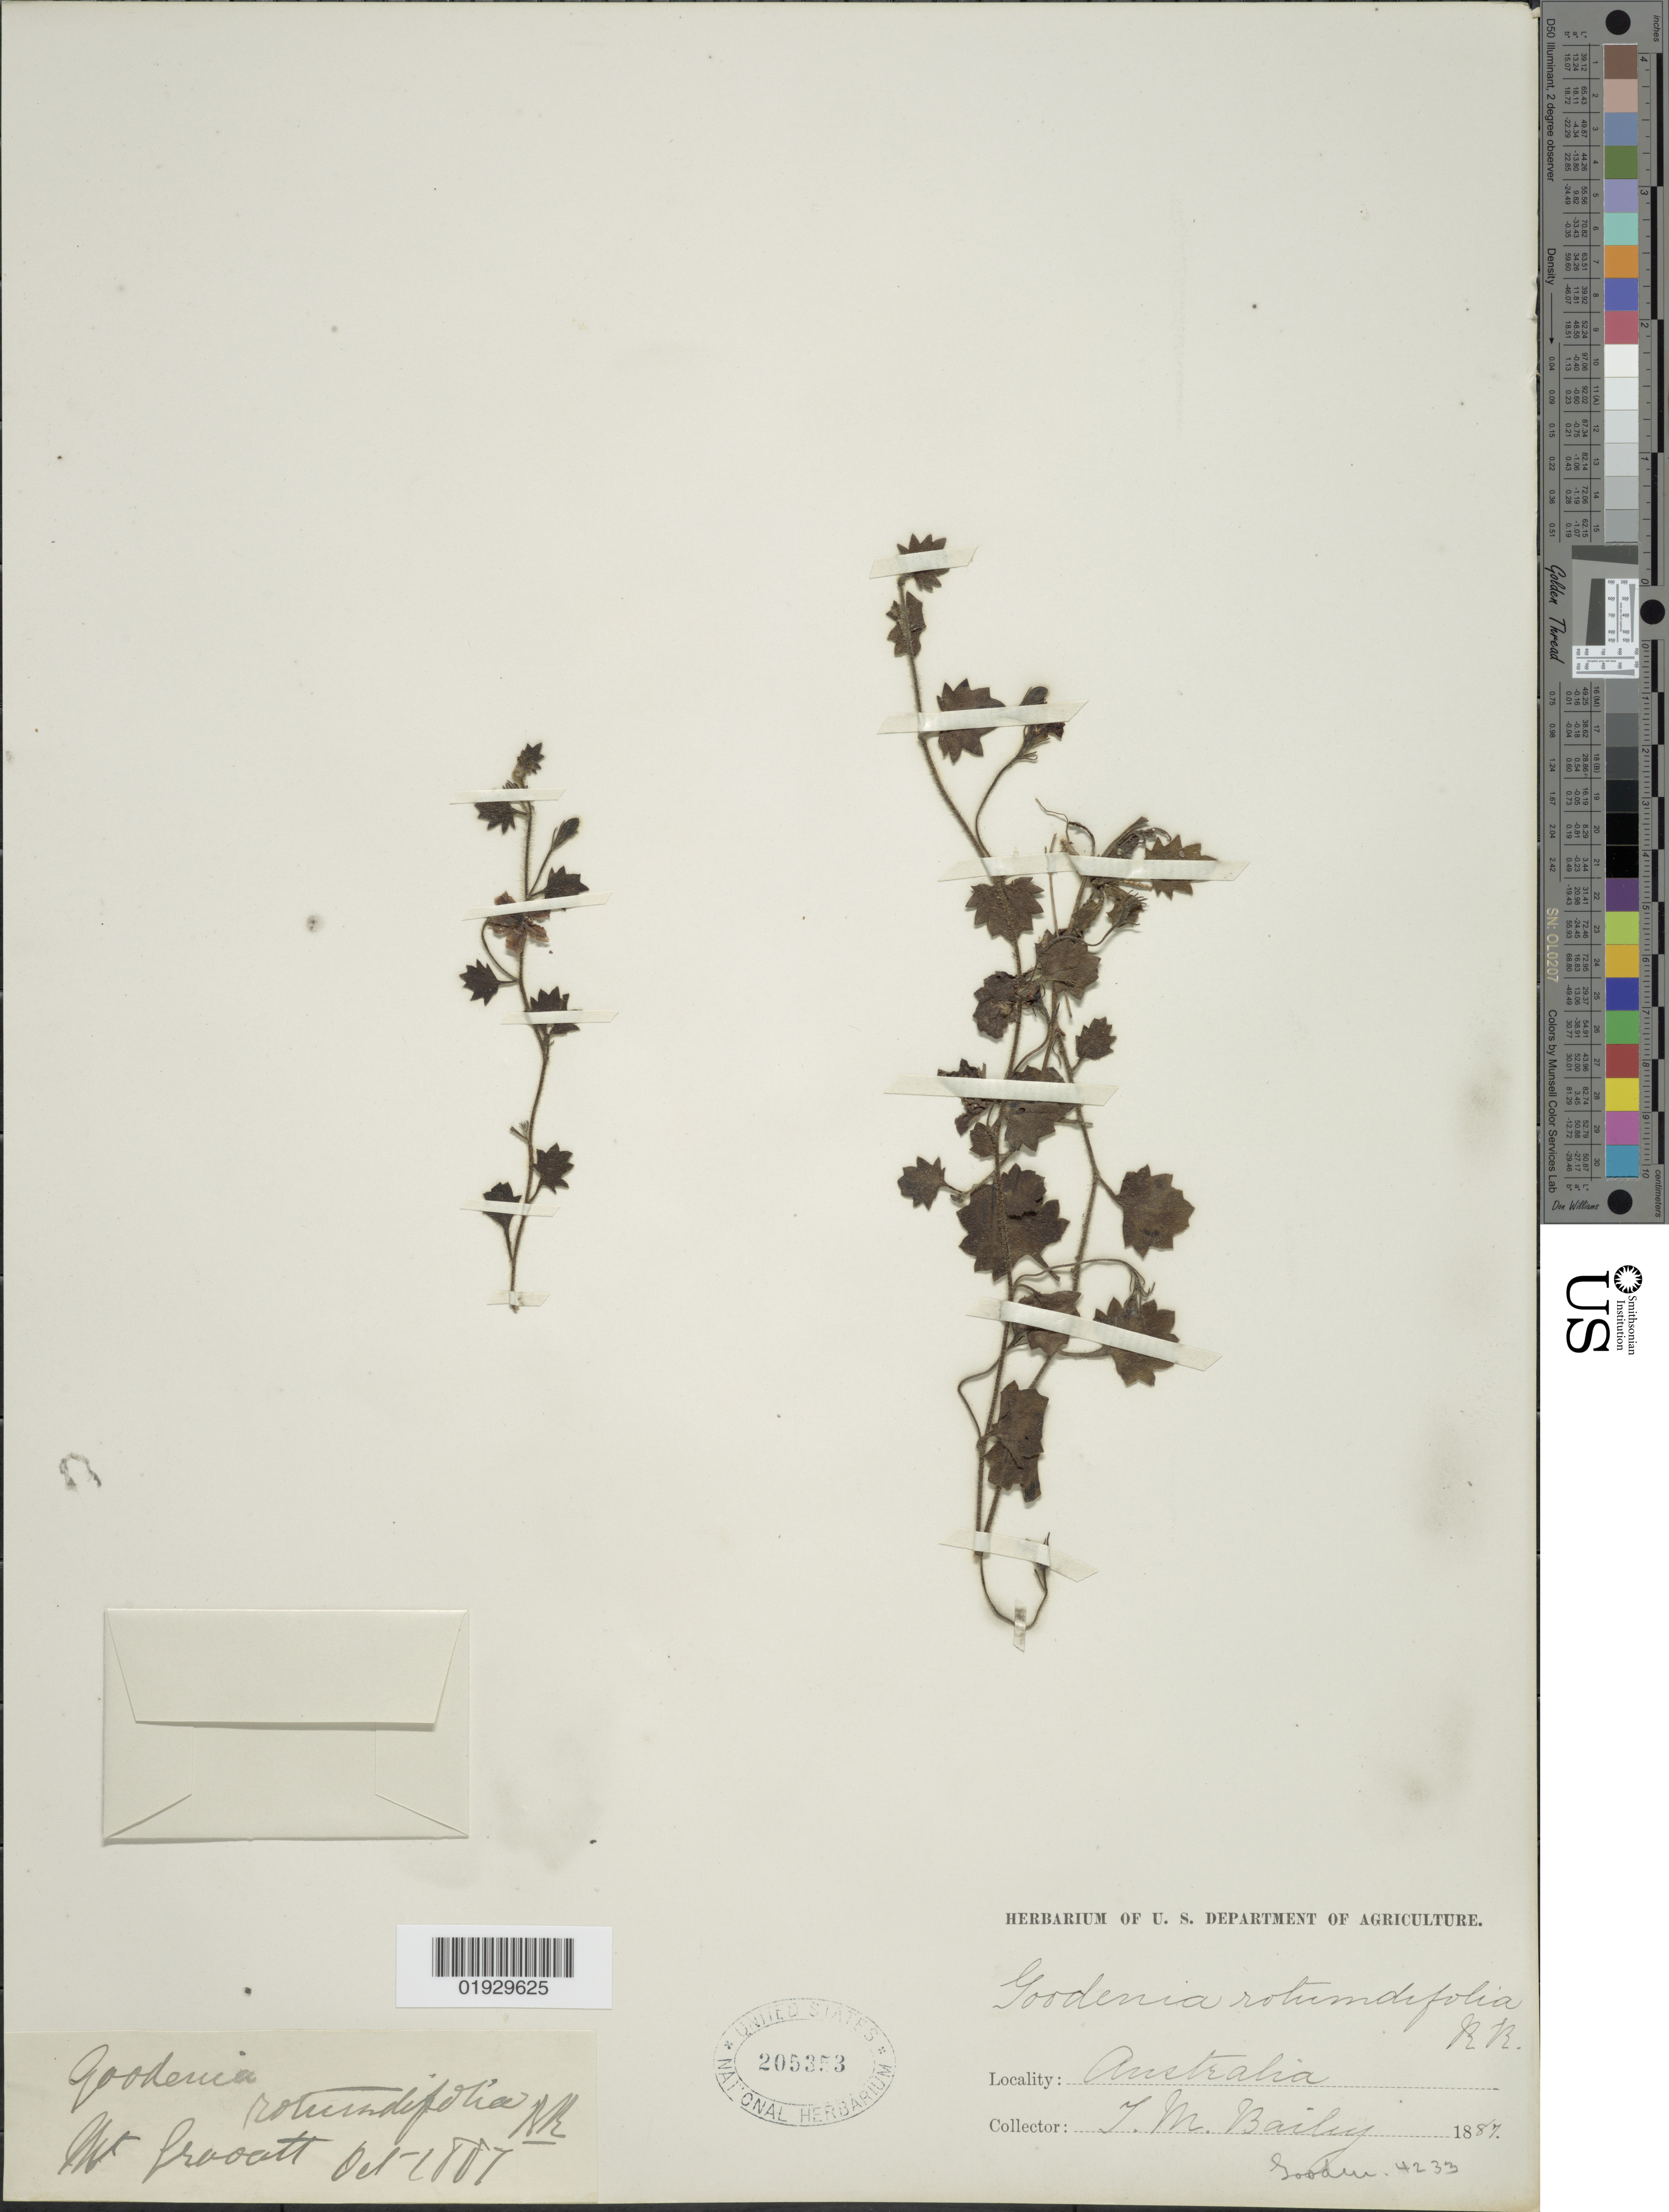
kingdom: Plantae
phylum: Tracheophyta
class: Magnoliopsida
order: Asterales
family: Goodeniaceae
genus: Goodenia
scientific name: Goodenia rotundifolia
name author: R. Br.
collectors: T. M. Bailey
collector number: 4233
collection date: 1887-10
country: Australia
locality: Mt Graoatt [Gravatt]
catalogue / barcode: US 205353